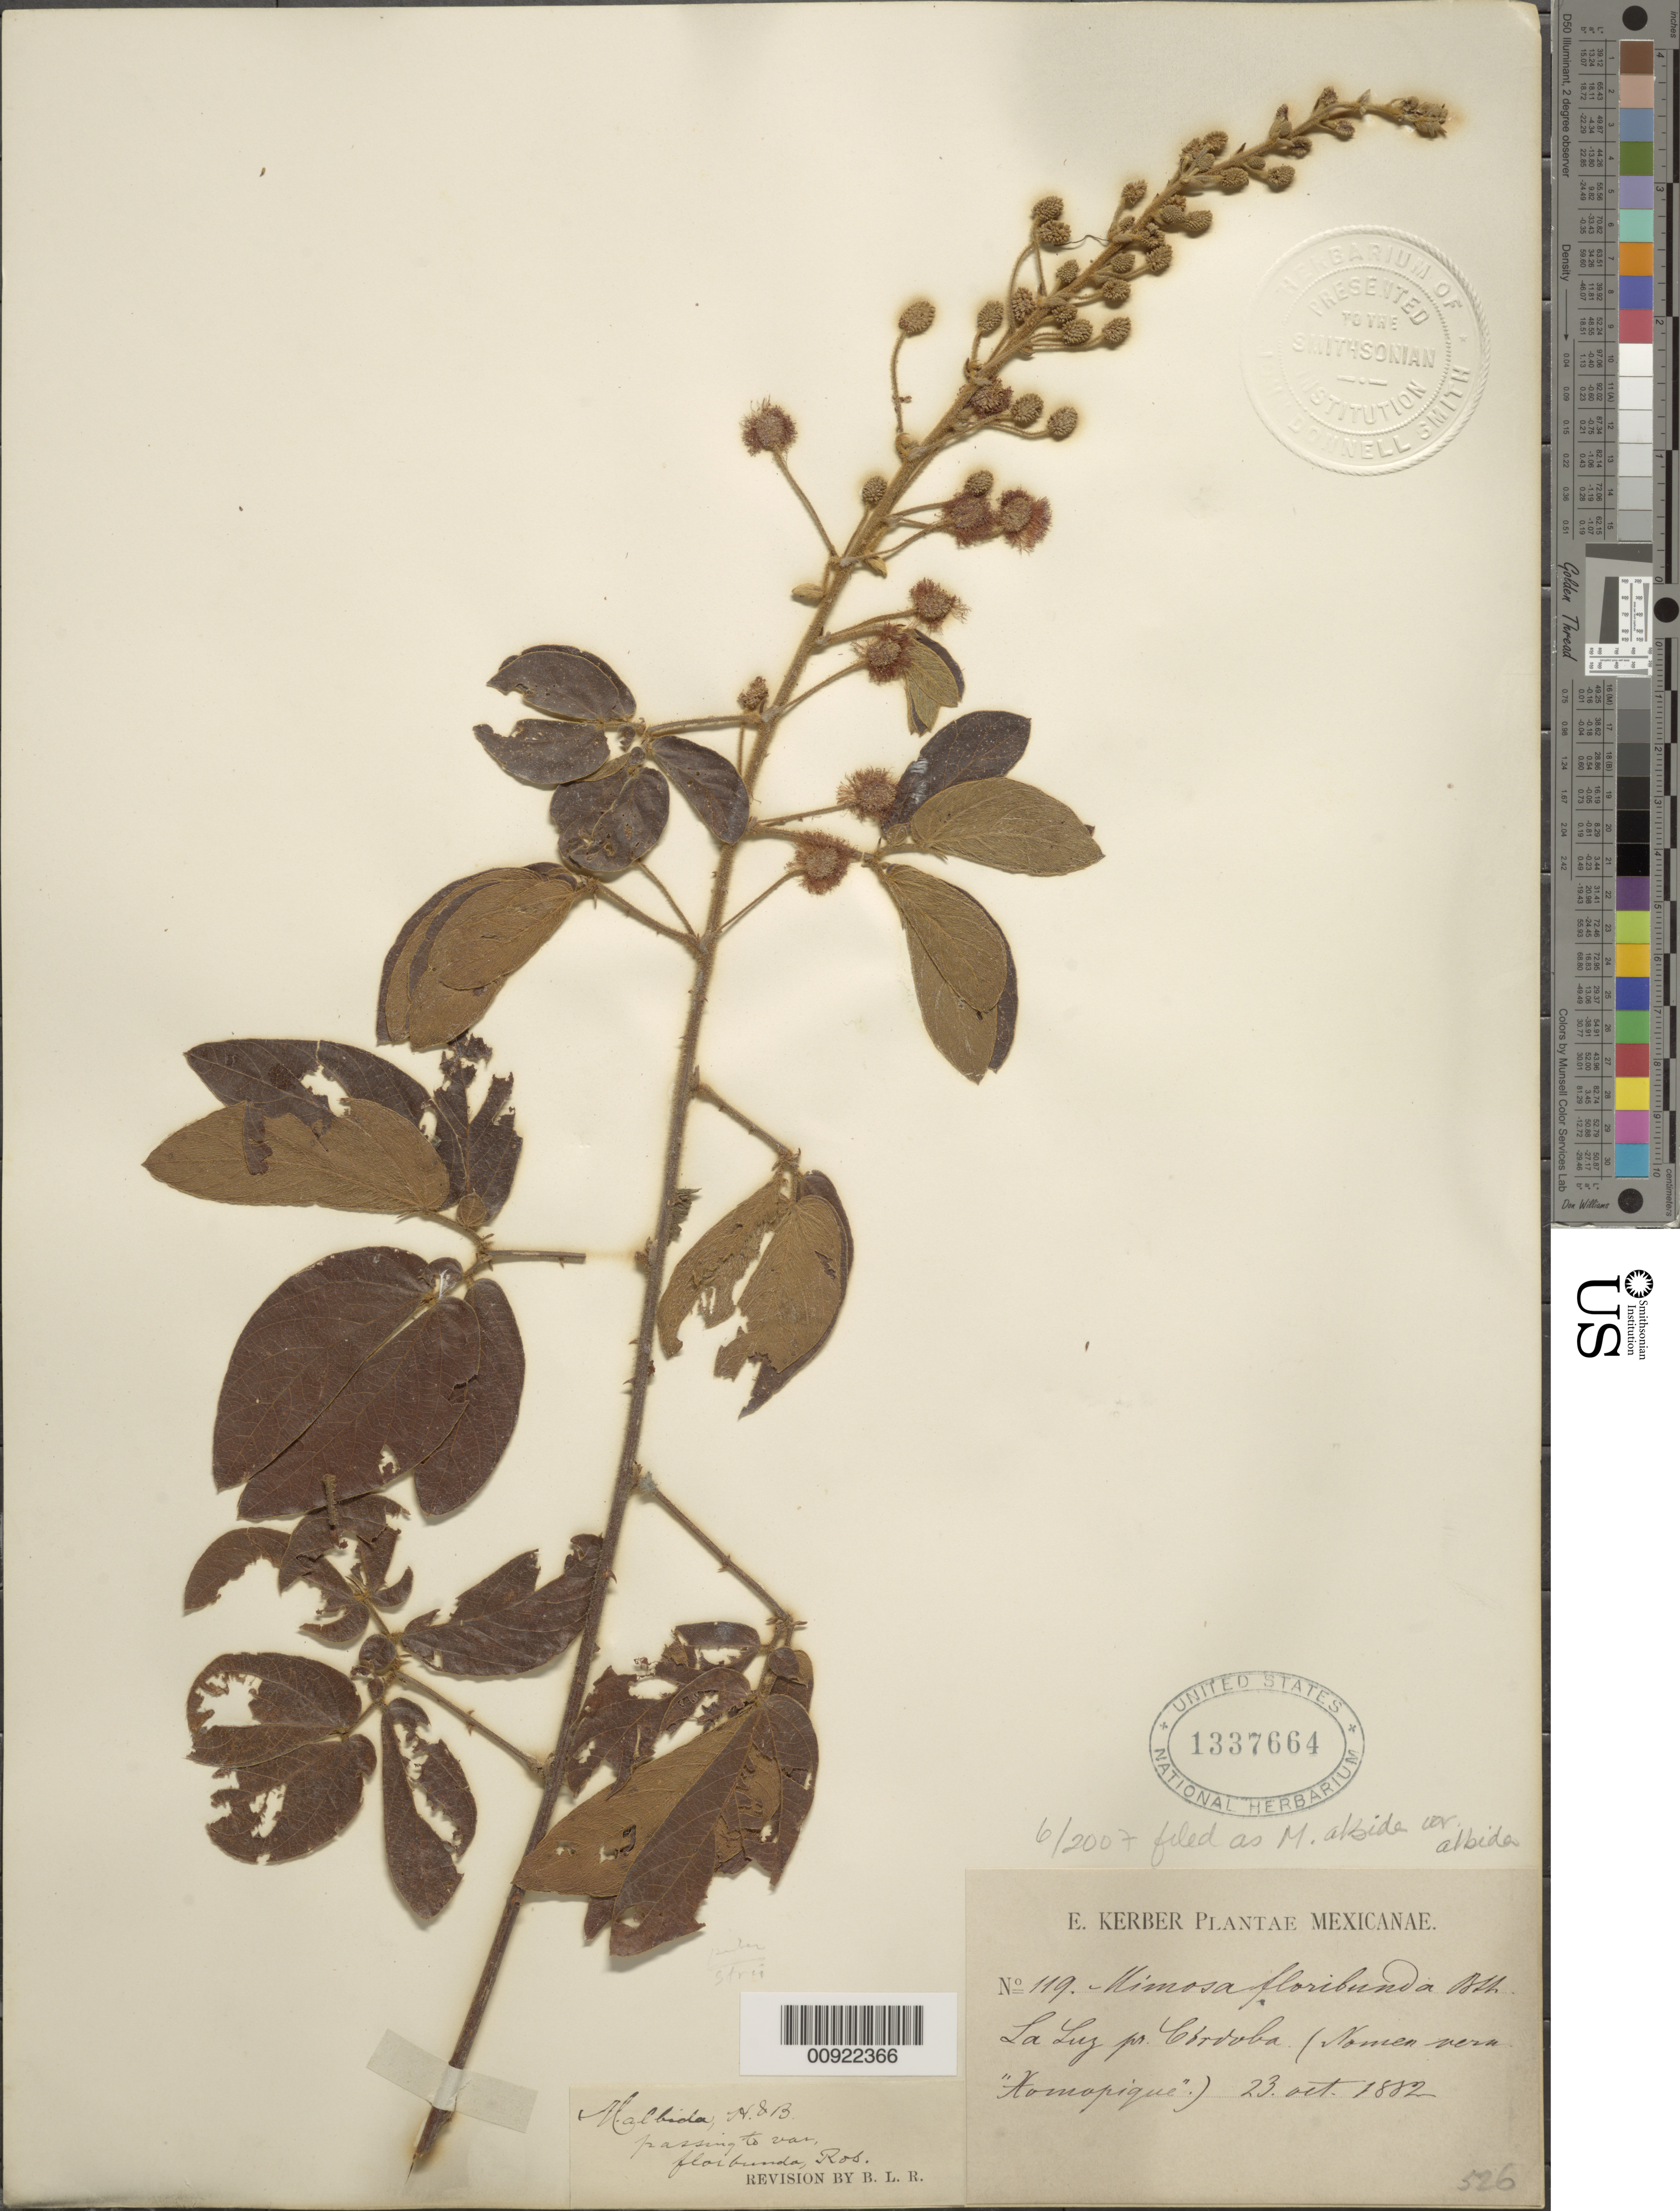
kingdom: Plantae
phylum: Tracheophyta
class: Magnoliopsida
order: Fabales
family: Fabaceae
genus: Mimosa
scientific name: Mimosa albida var. albida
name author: Humb. & Bonpl. ex Willd.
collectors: E. Kerber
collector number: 119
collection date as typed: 23 Oct 1882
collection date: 1882-10-23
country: Mexico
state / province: Veracruz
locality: La Luz pr. Córdoba.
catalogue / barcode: US 1337664